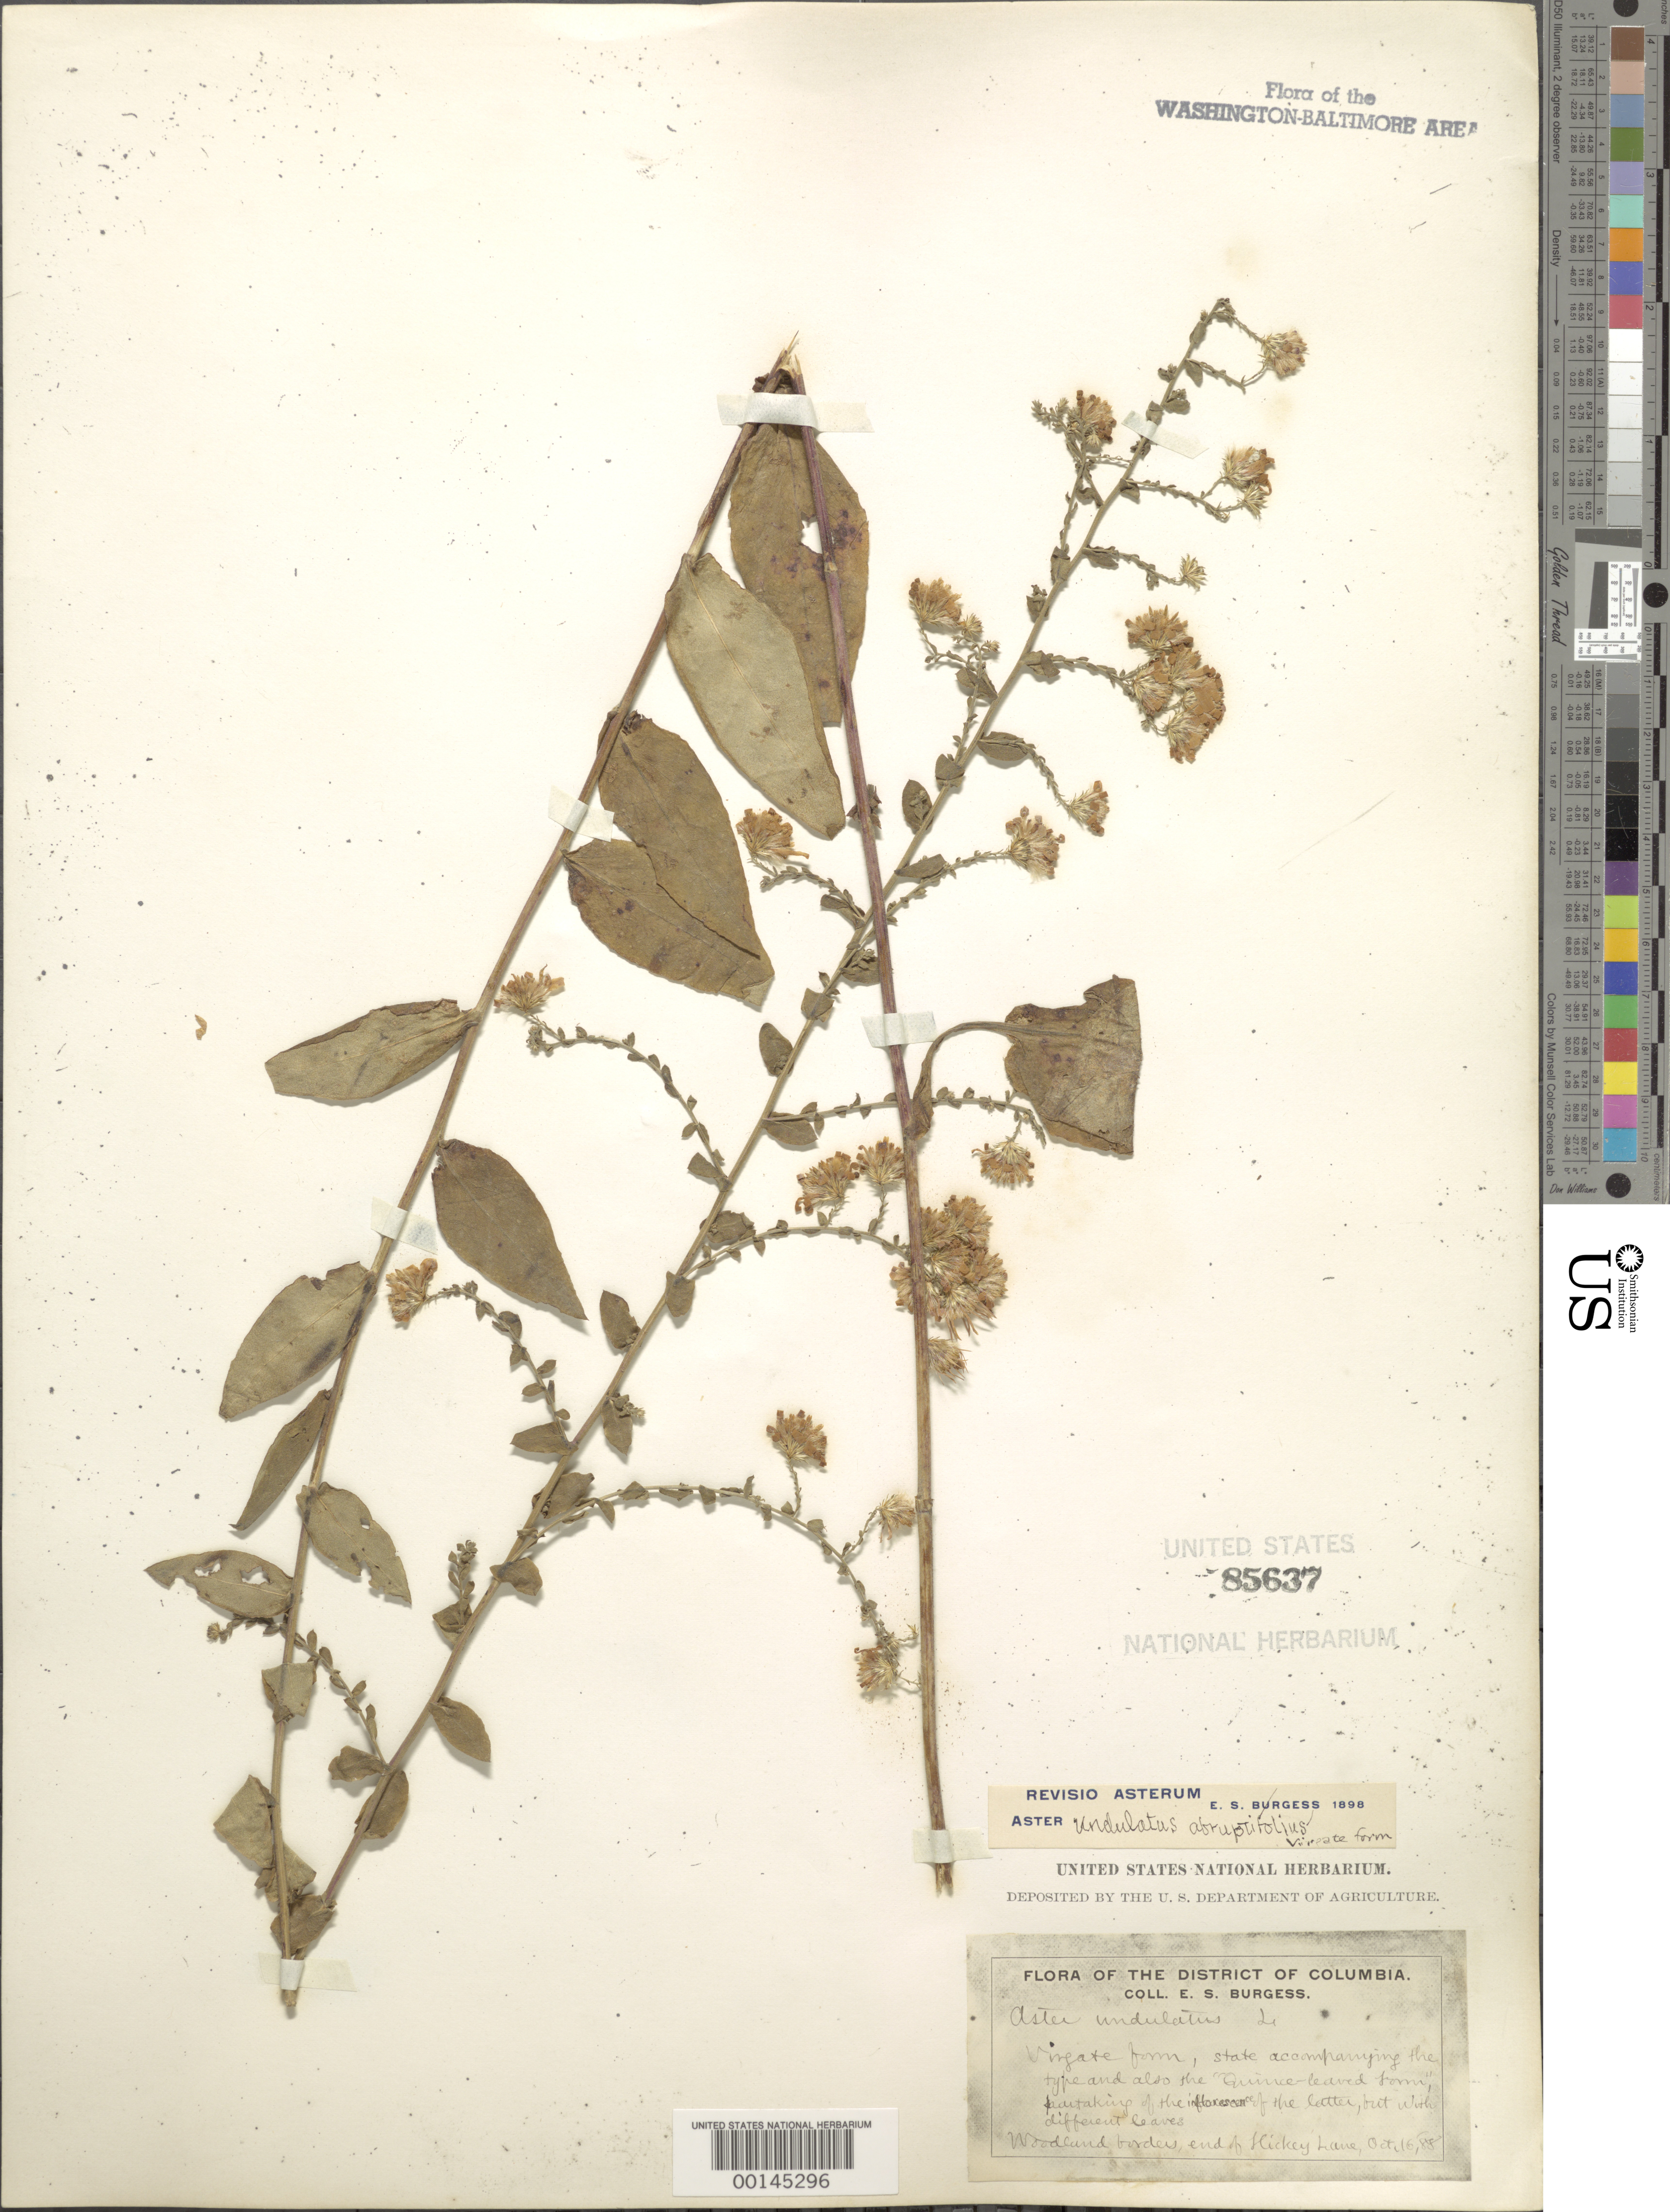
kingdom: Plantae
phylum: Tracheophyta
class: Magnoliopsida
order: Asterales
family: Asteraceae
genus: Symphyotrichum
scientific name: Symphyotrichum undulatum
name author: (L.) G.L. Nesom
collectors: E. Burgess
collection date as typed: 16 Oct 1888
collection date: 1888-10-16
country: United States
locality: End of Hickey Lane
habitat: Woodland border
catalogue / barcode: US 85637